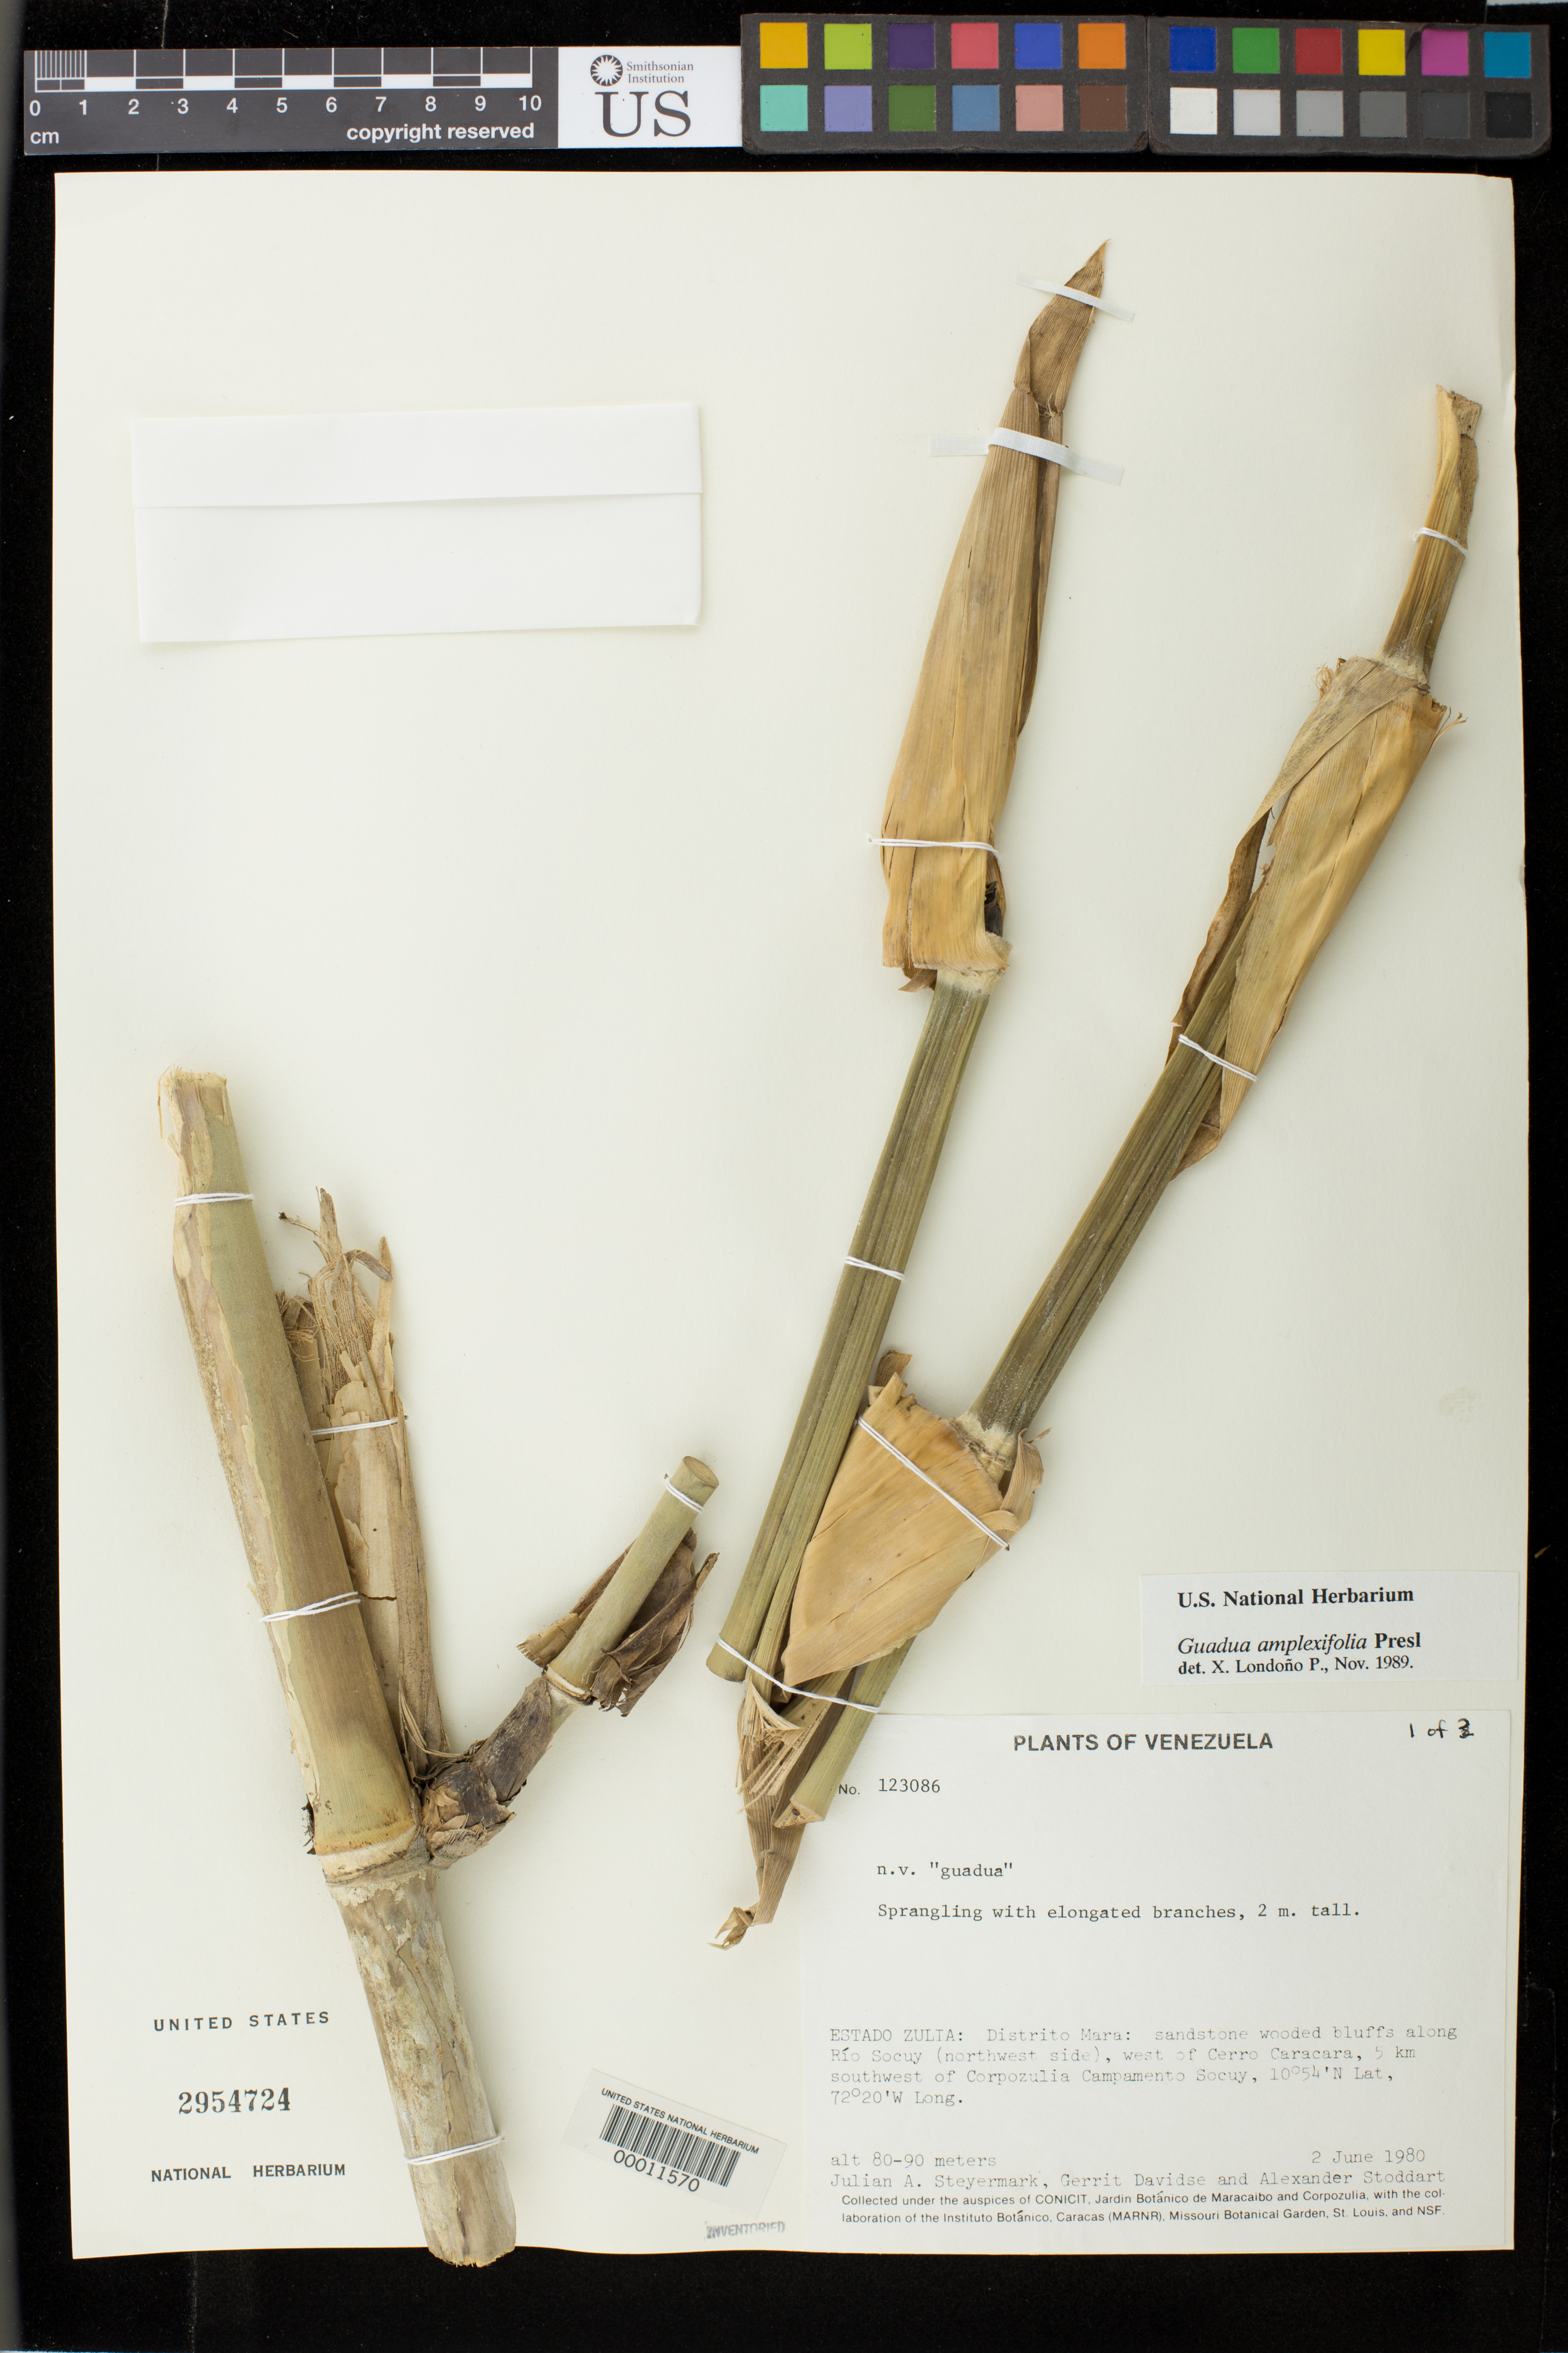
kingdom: Plantae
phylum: Tracheophyta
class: Liliopsida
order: Poales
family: Poaceae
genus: Guadua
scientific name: Guadua amplexifolia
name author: J. Presl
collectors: J. Steyermark, G. Davidse & A. Stoddart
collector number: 123086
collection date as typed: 02 Jun 1980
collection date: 1980-06-02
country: Venezuela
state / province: Zulia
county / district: Mara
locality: Along Rio Socuy (NW side), W of Cerro Caracara, 5 km SW of Corpozulia Campamento Socuy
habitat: Sandstone wooded bluffs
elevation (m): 80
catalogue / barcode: US 2954724